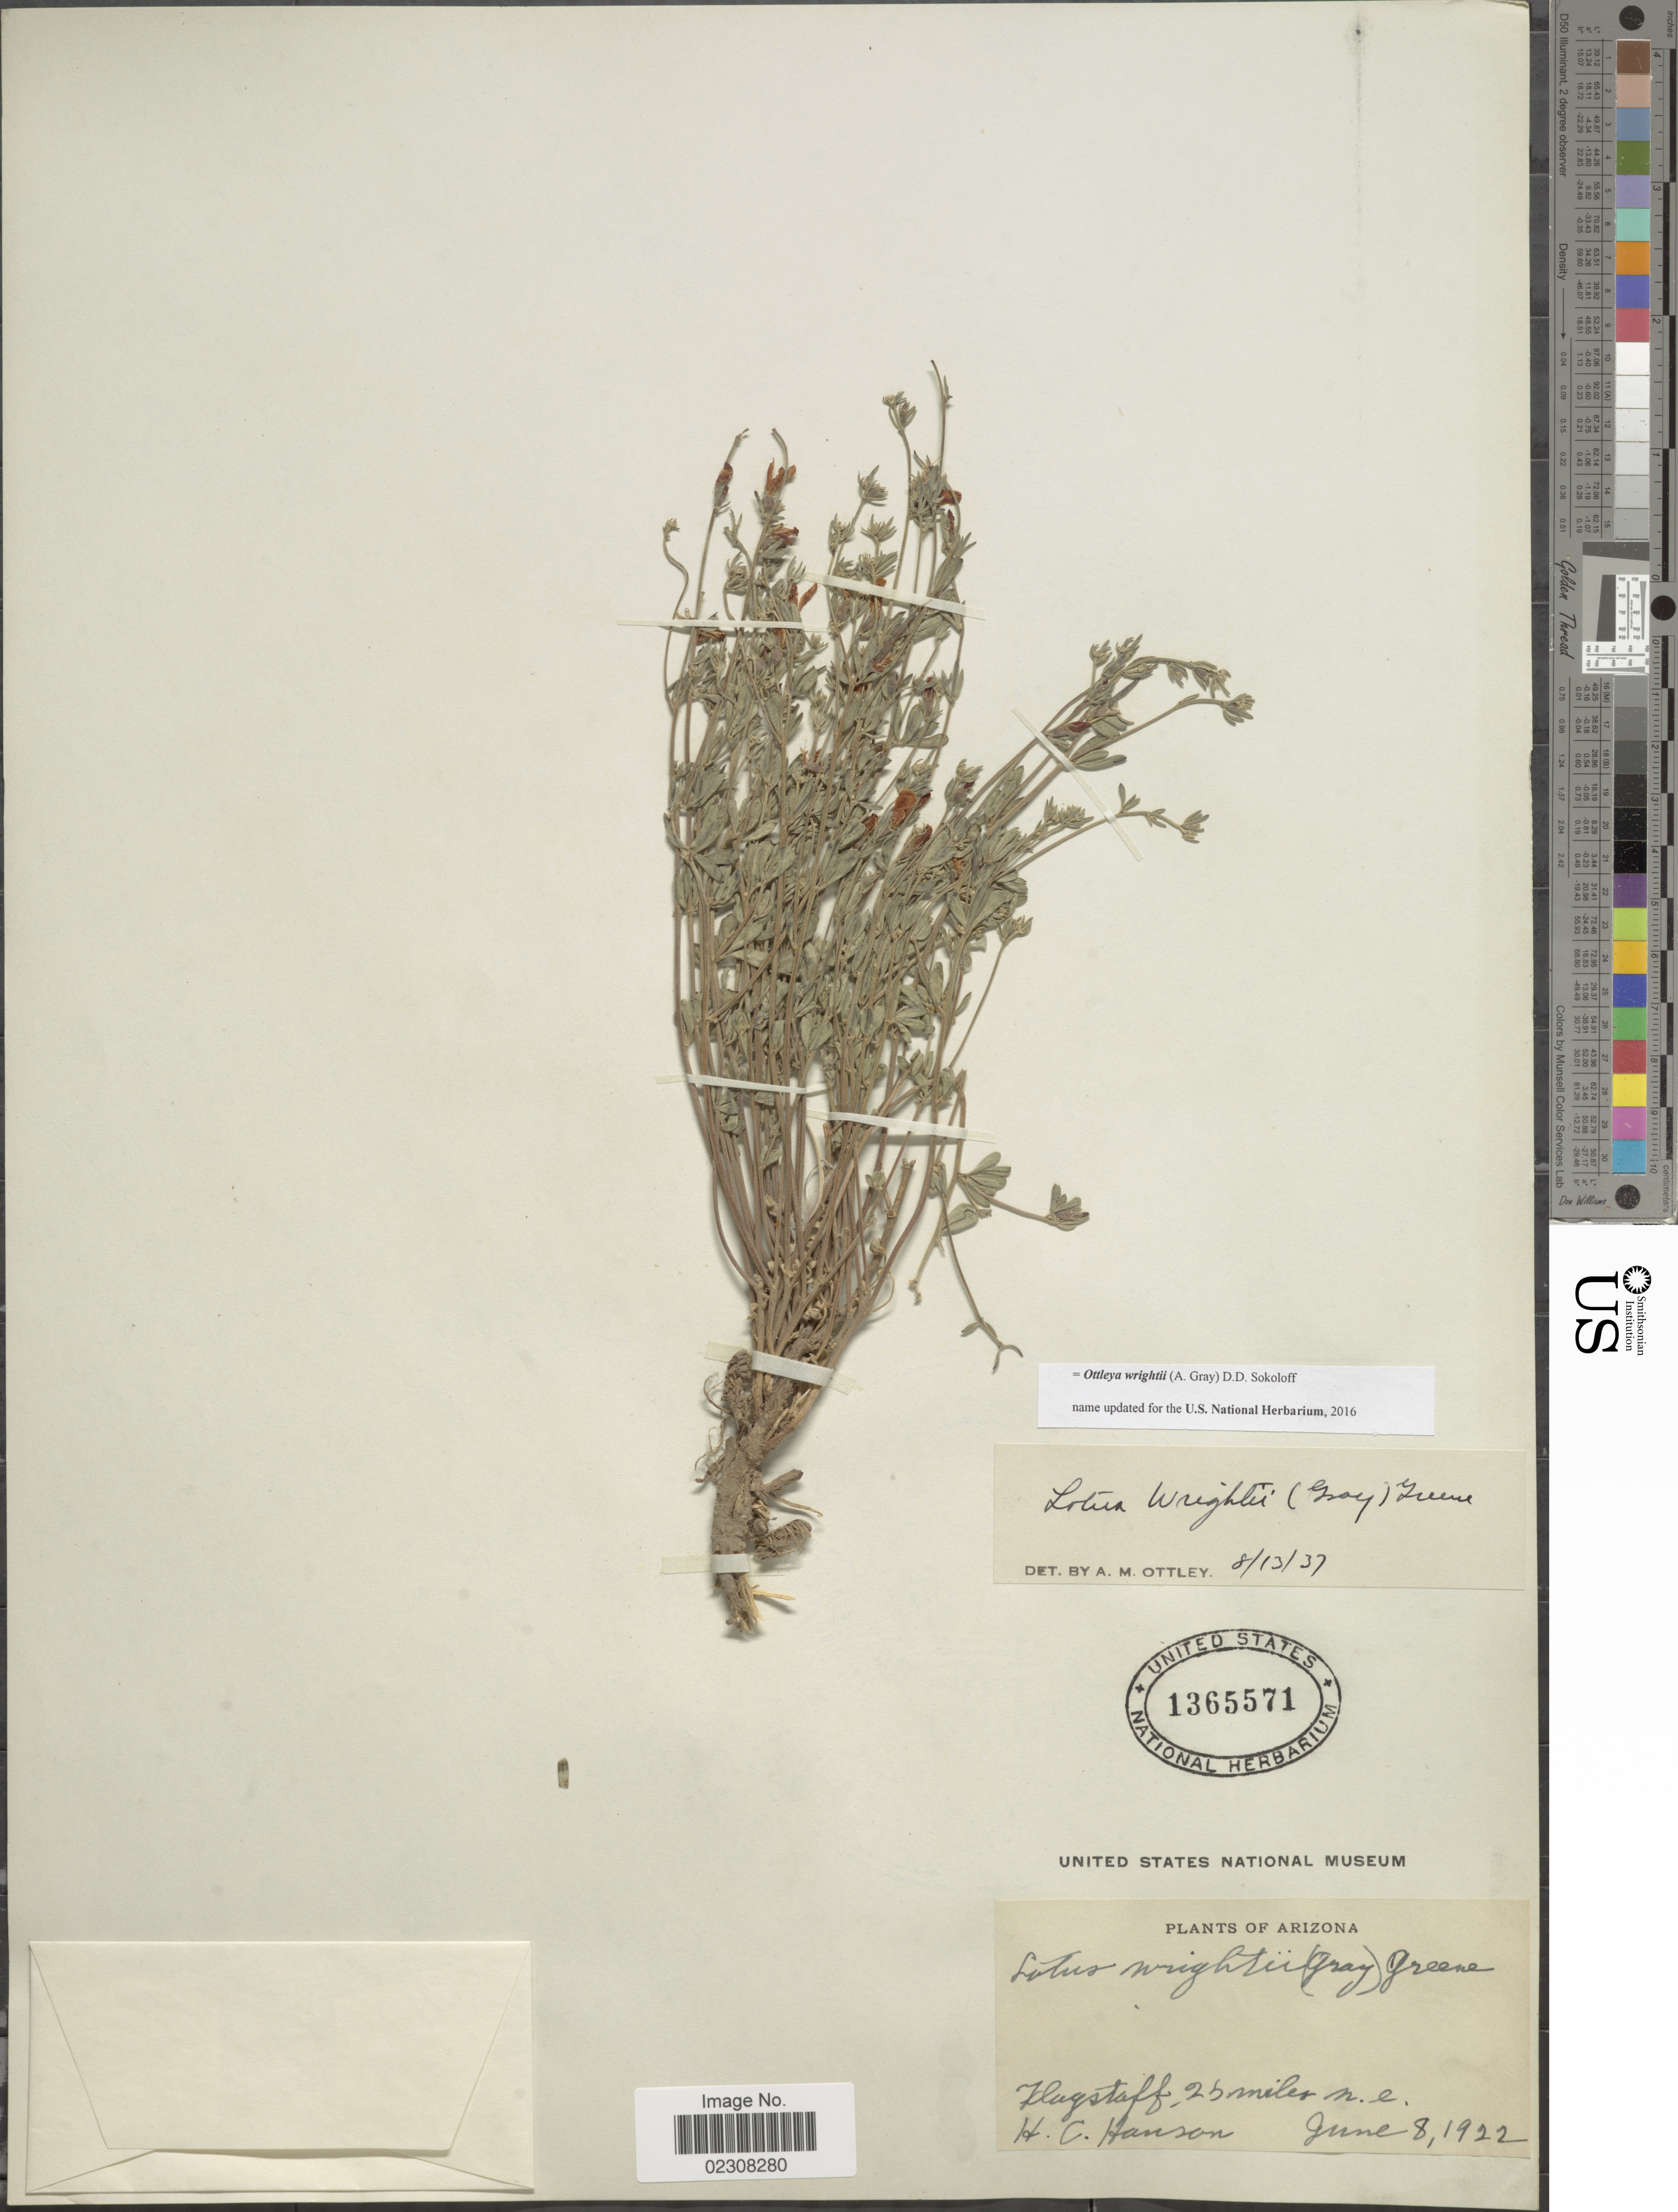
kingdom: Plantae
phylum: Tracheophyta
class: Magnoliopsida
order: Fabales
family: Fabaceae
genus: Ottleya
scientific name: Ottleya wrightii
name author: (A. Gray) D.D. Sokoloff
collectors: H. Hanson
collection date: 1922-06-08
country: United States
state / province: Arizona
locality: Flagstaff, 25 miles n.e.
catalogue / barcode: US 1365571